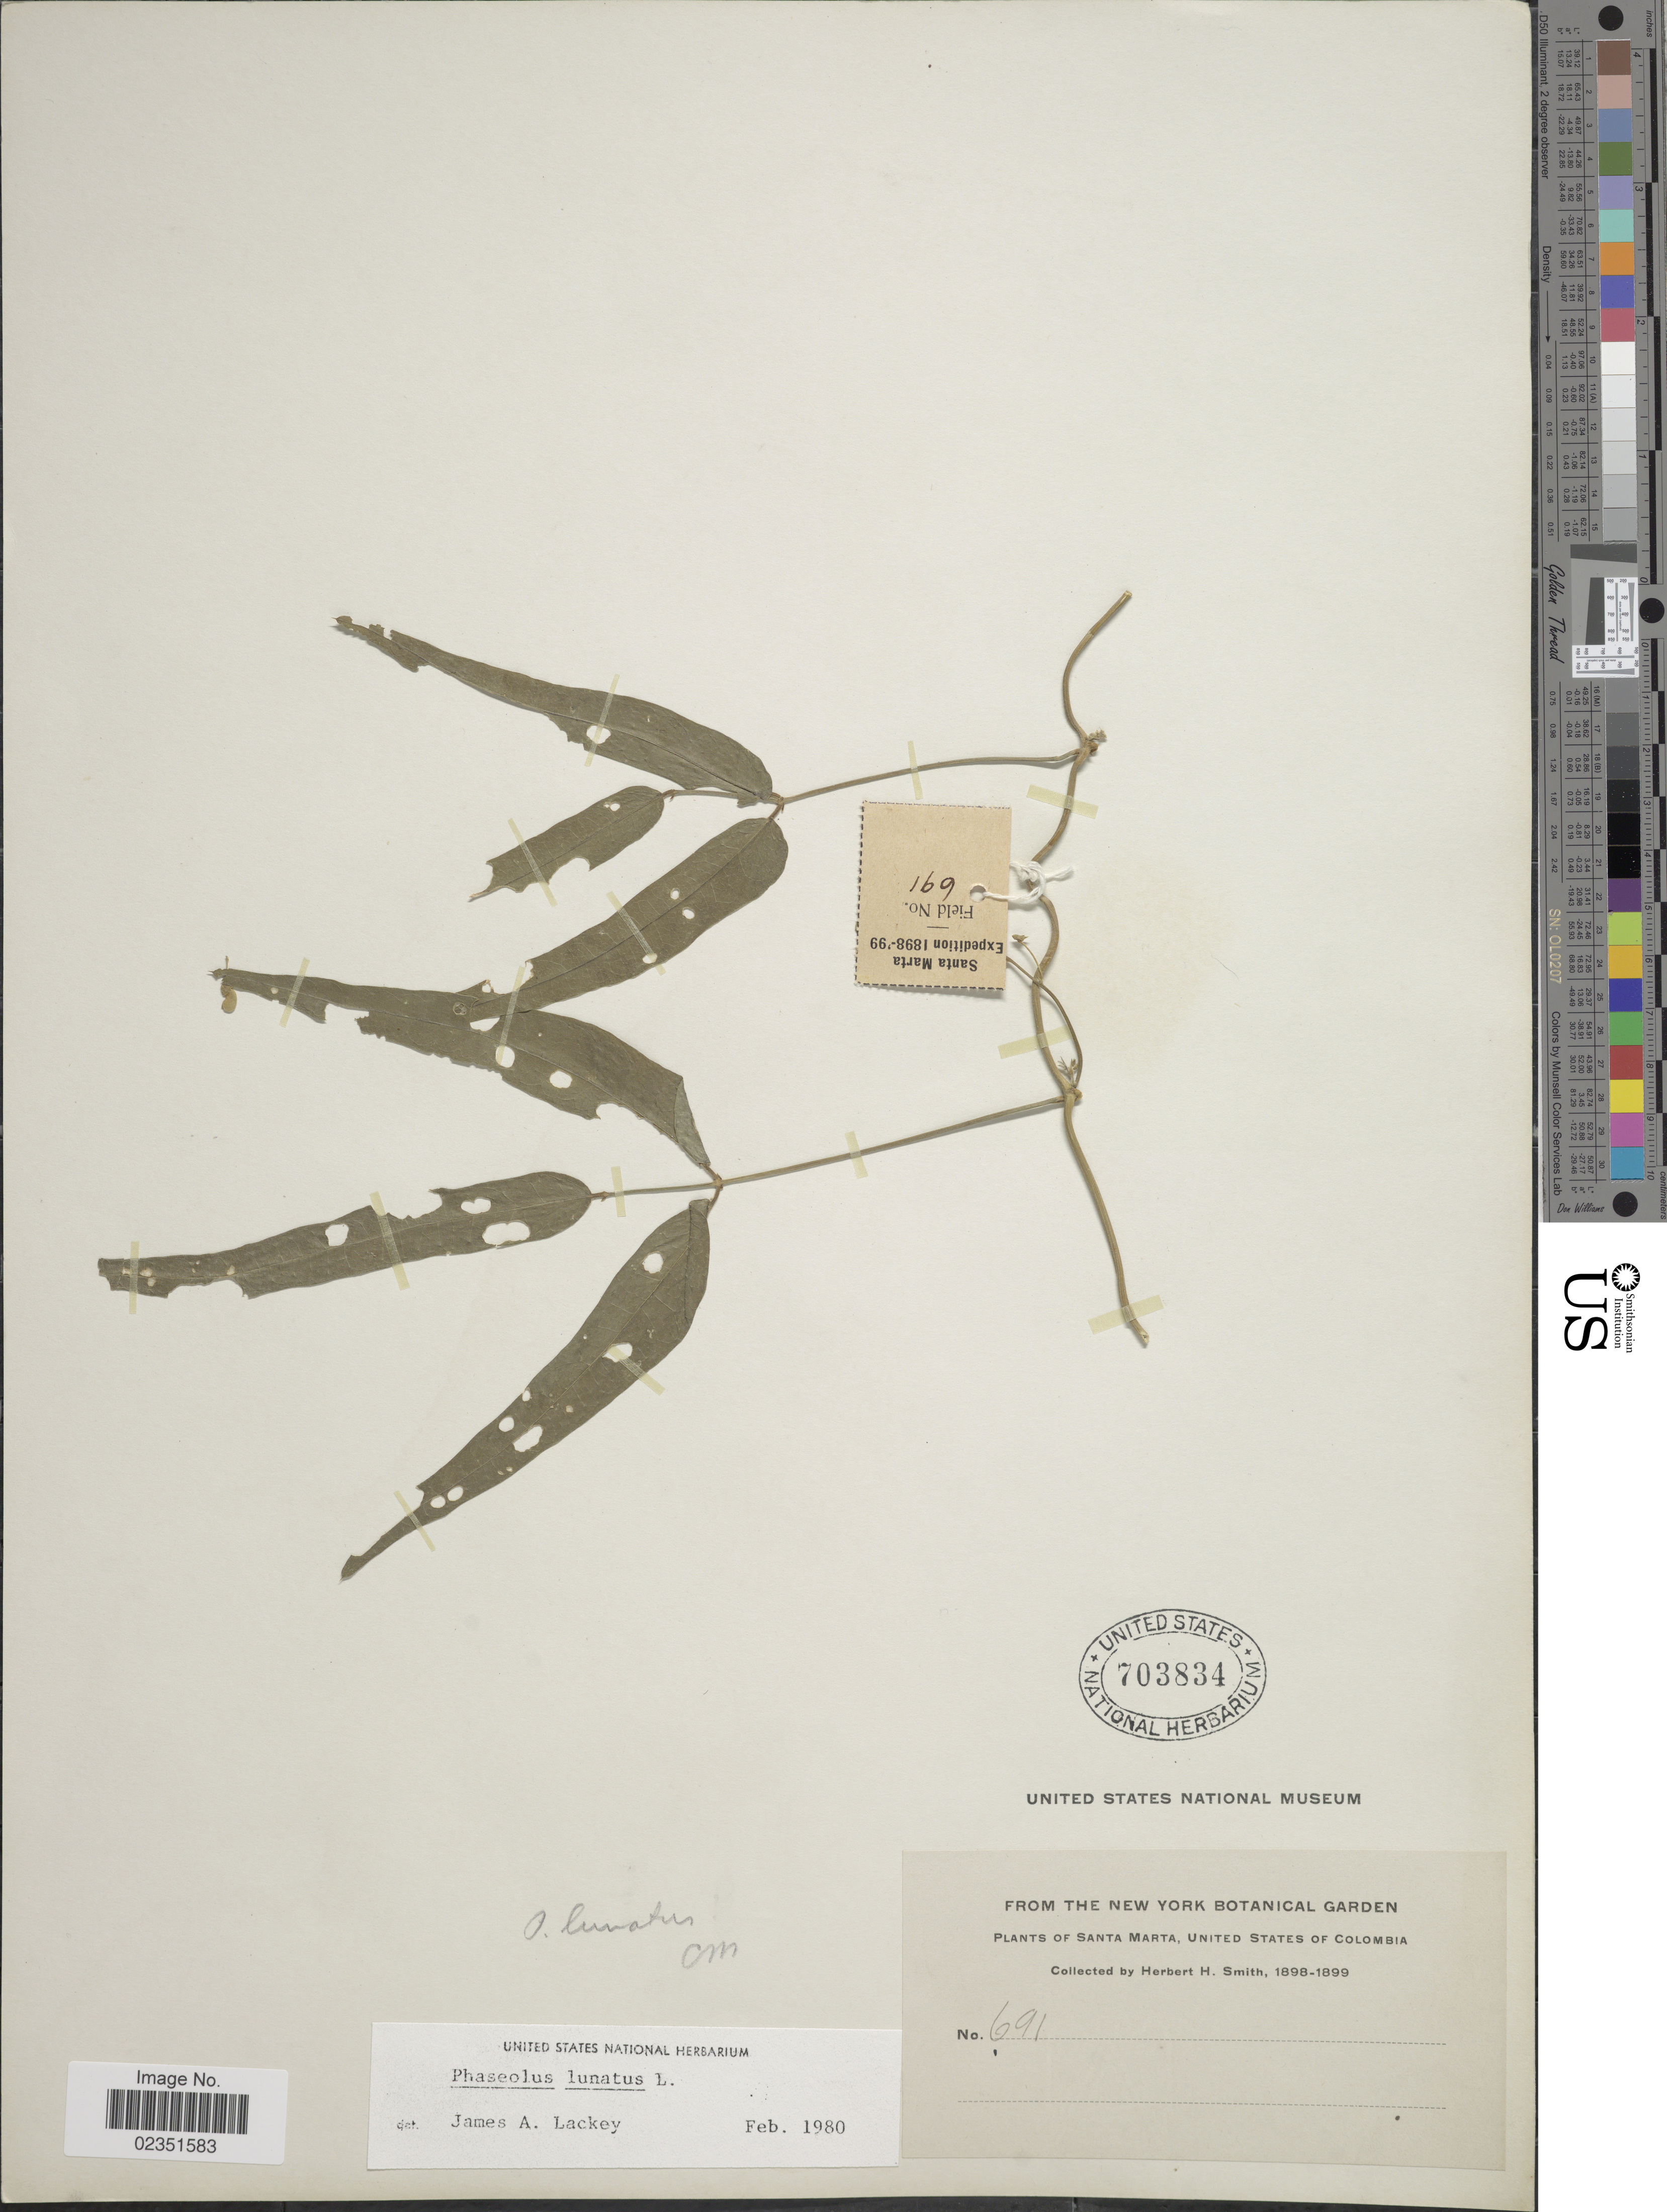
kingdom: Plantae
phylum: Tracheophyta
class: Magnoliopsida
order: Fabales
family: Fabaceae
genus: Phaseolus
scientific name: Phaseolus lunatus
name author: L.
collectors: Herbert H. Smith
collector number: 691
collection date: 1898/1899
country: Colombia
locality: Santa Marta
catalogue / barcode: US 703834